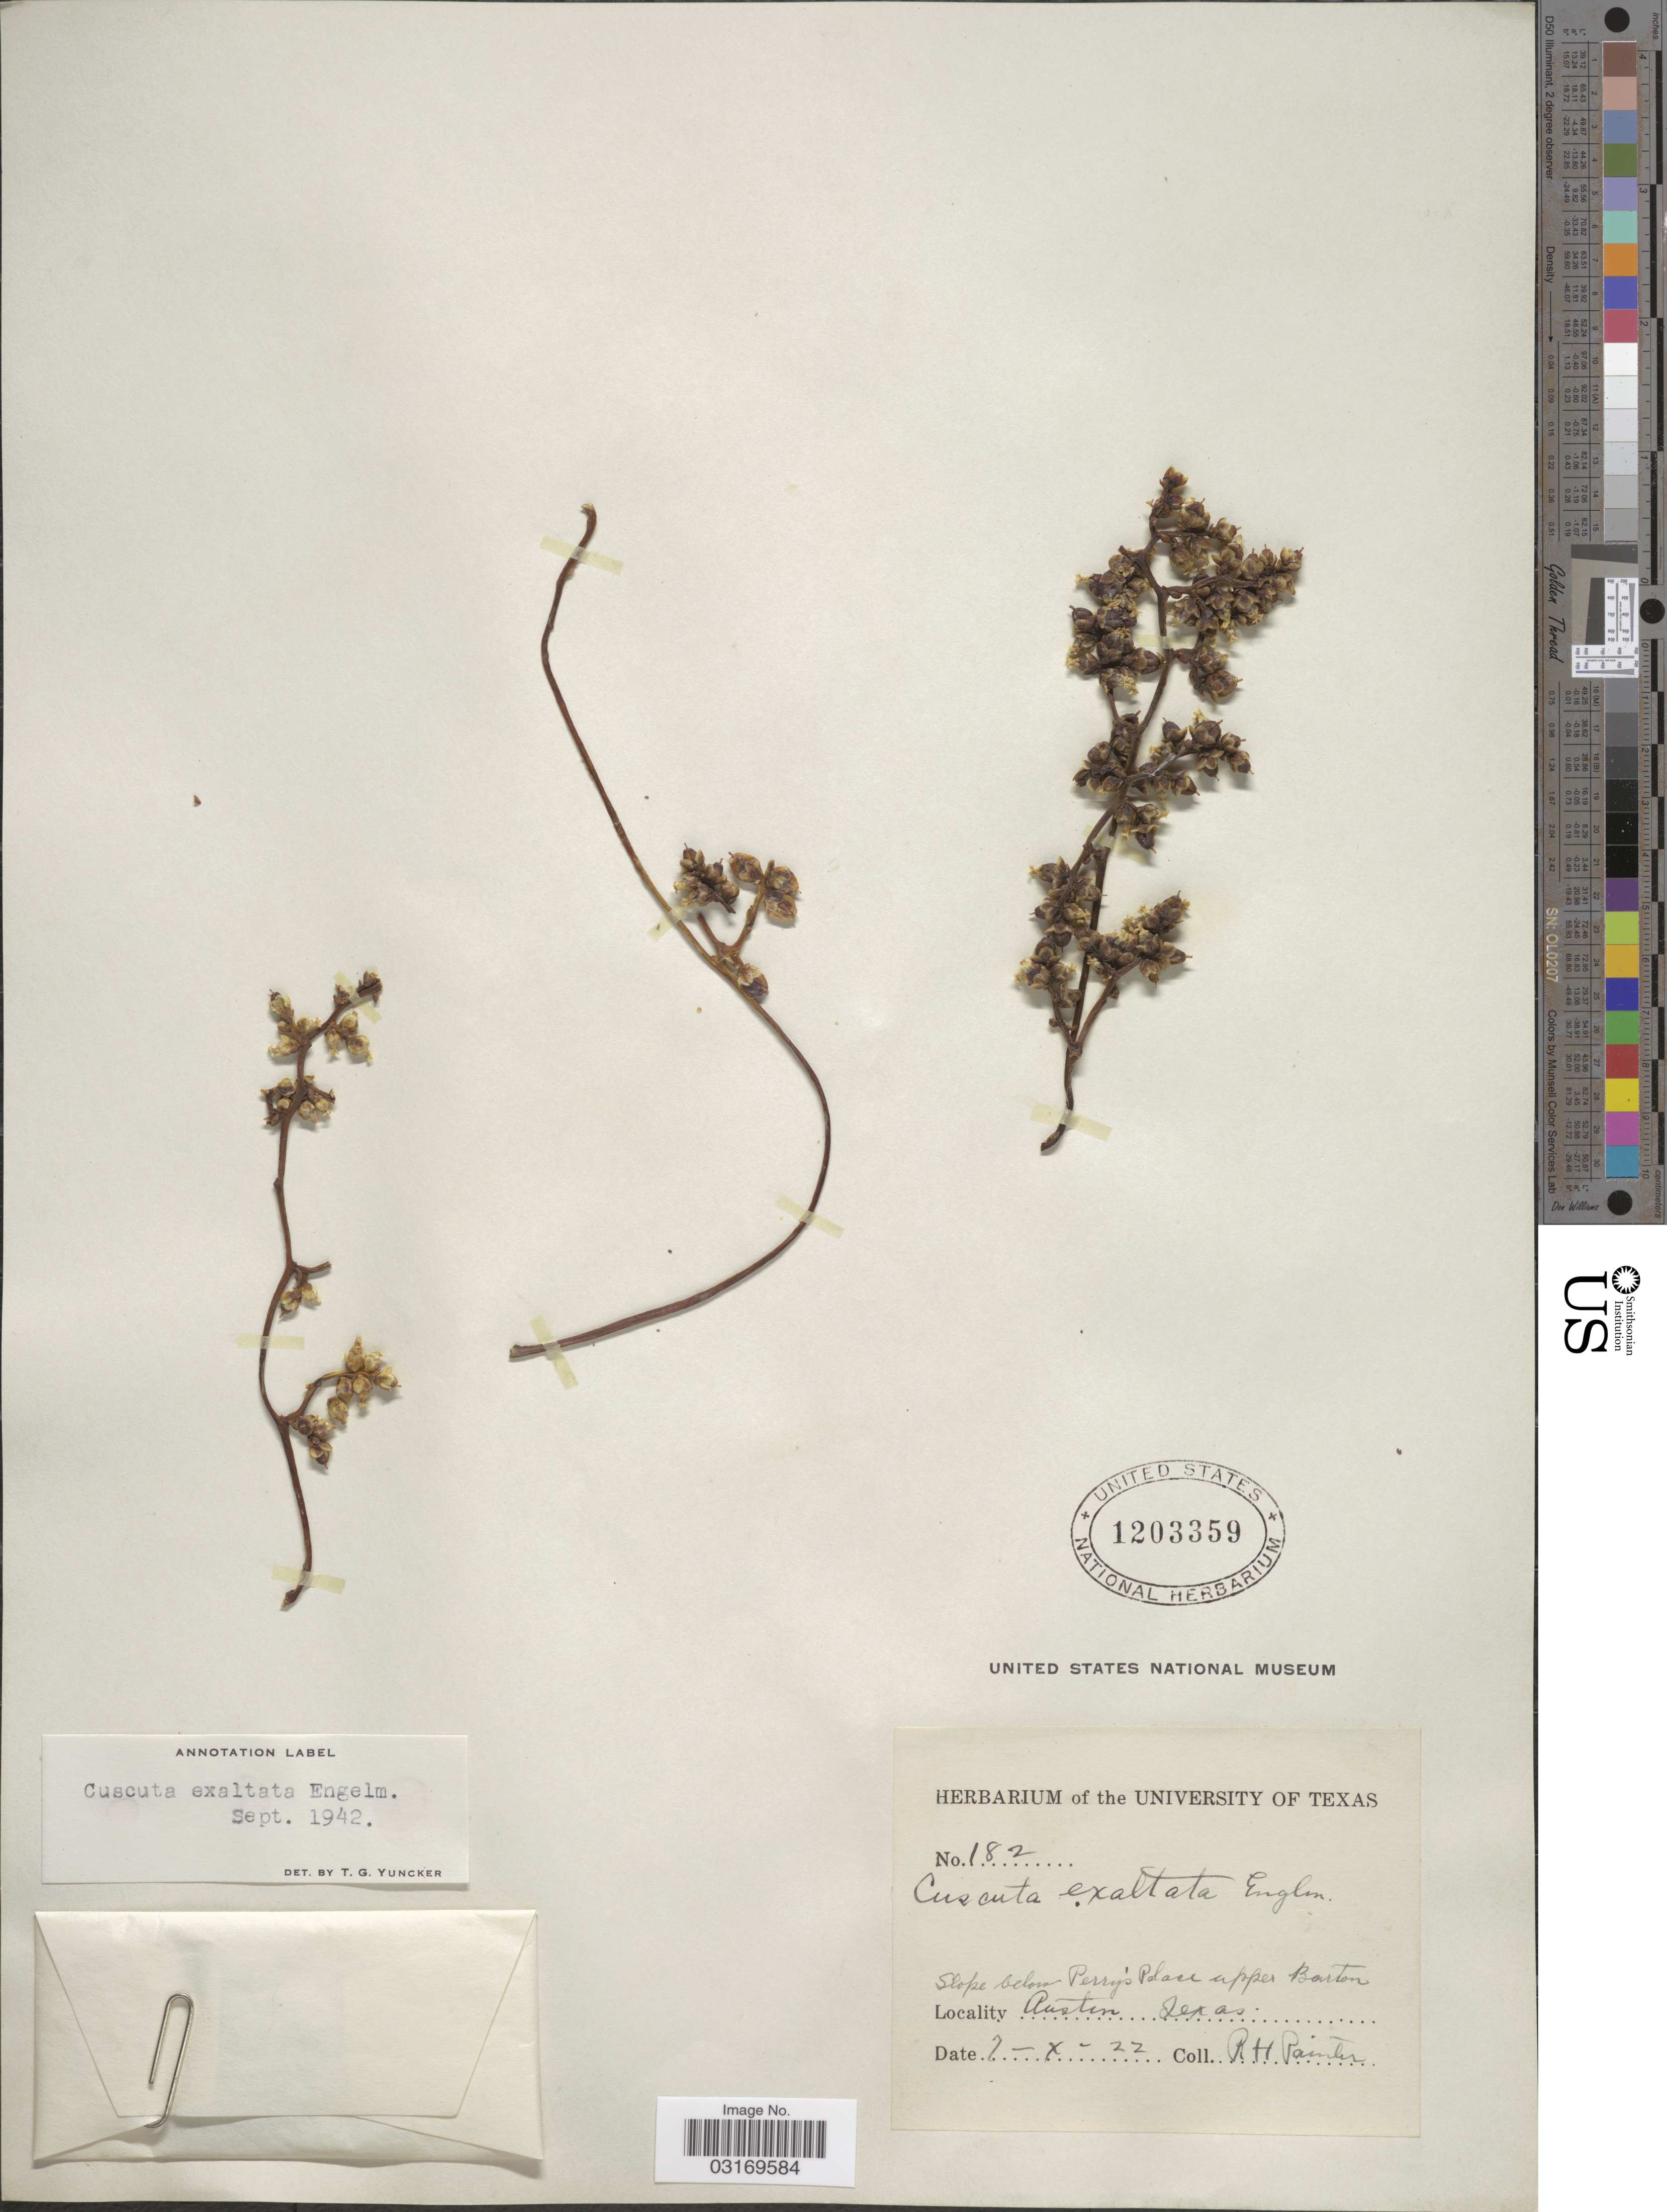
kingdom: Plantae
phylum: Tracheophyta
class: Magnoliopsida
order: Solanales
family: Convolvulaceae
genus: Cuscuta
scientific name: Cuscuta exaltata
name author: Engelm.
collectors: Painter, R. H.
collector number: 182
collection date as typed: Transcribed d/m/y: 7/10/22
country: United States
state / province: Texas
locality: Slope near Perry's Place upper Barton. Austin.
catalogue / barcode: US 1203359